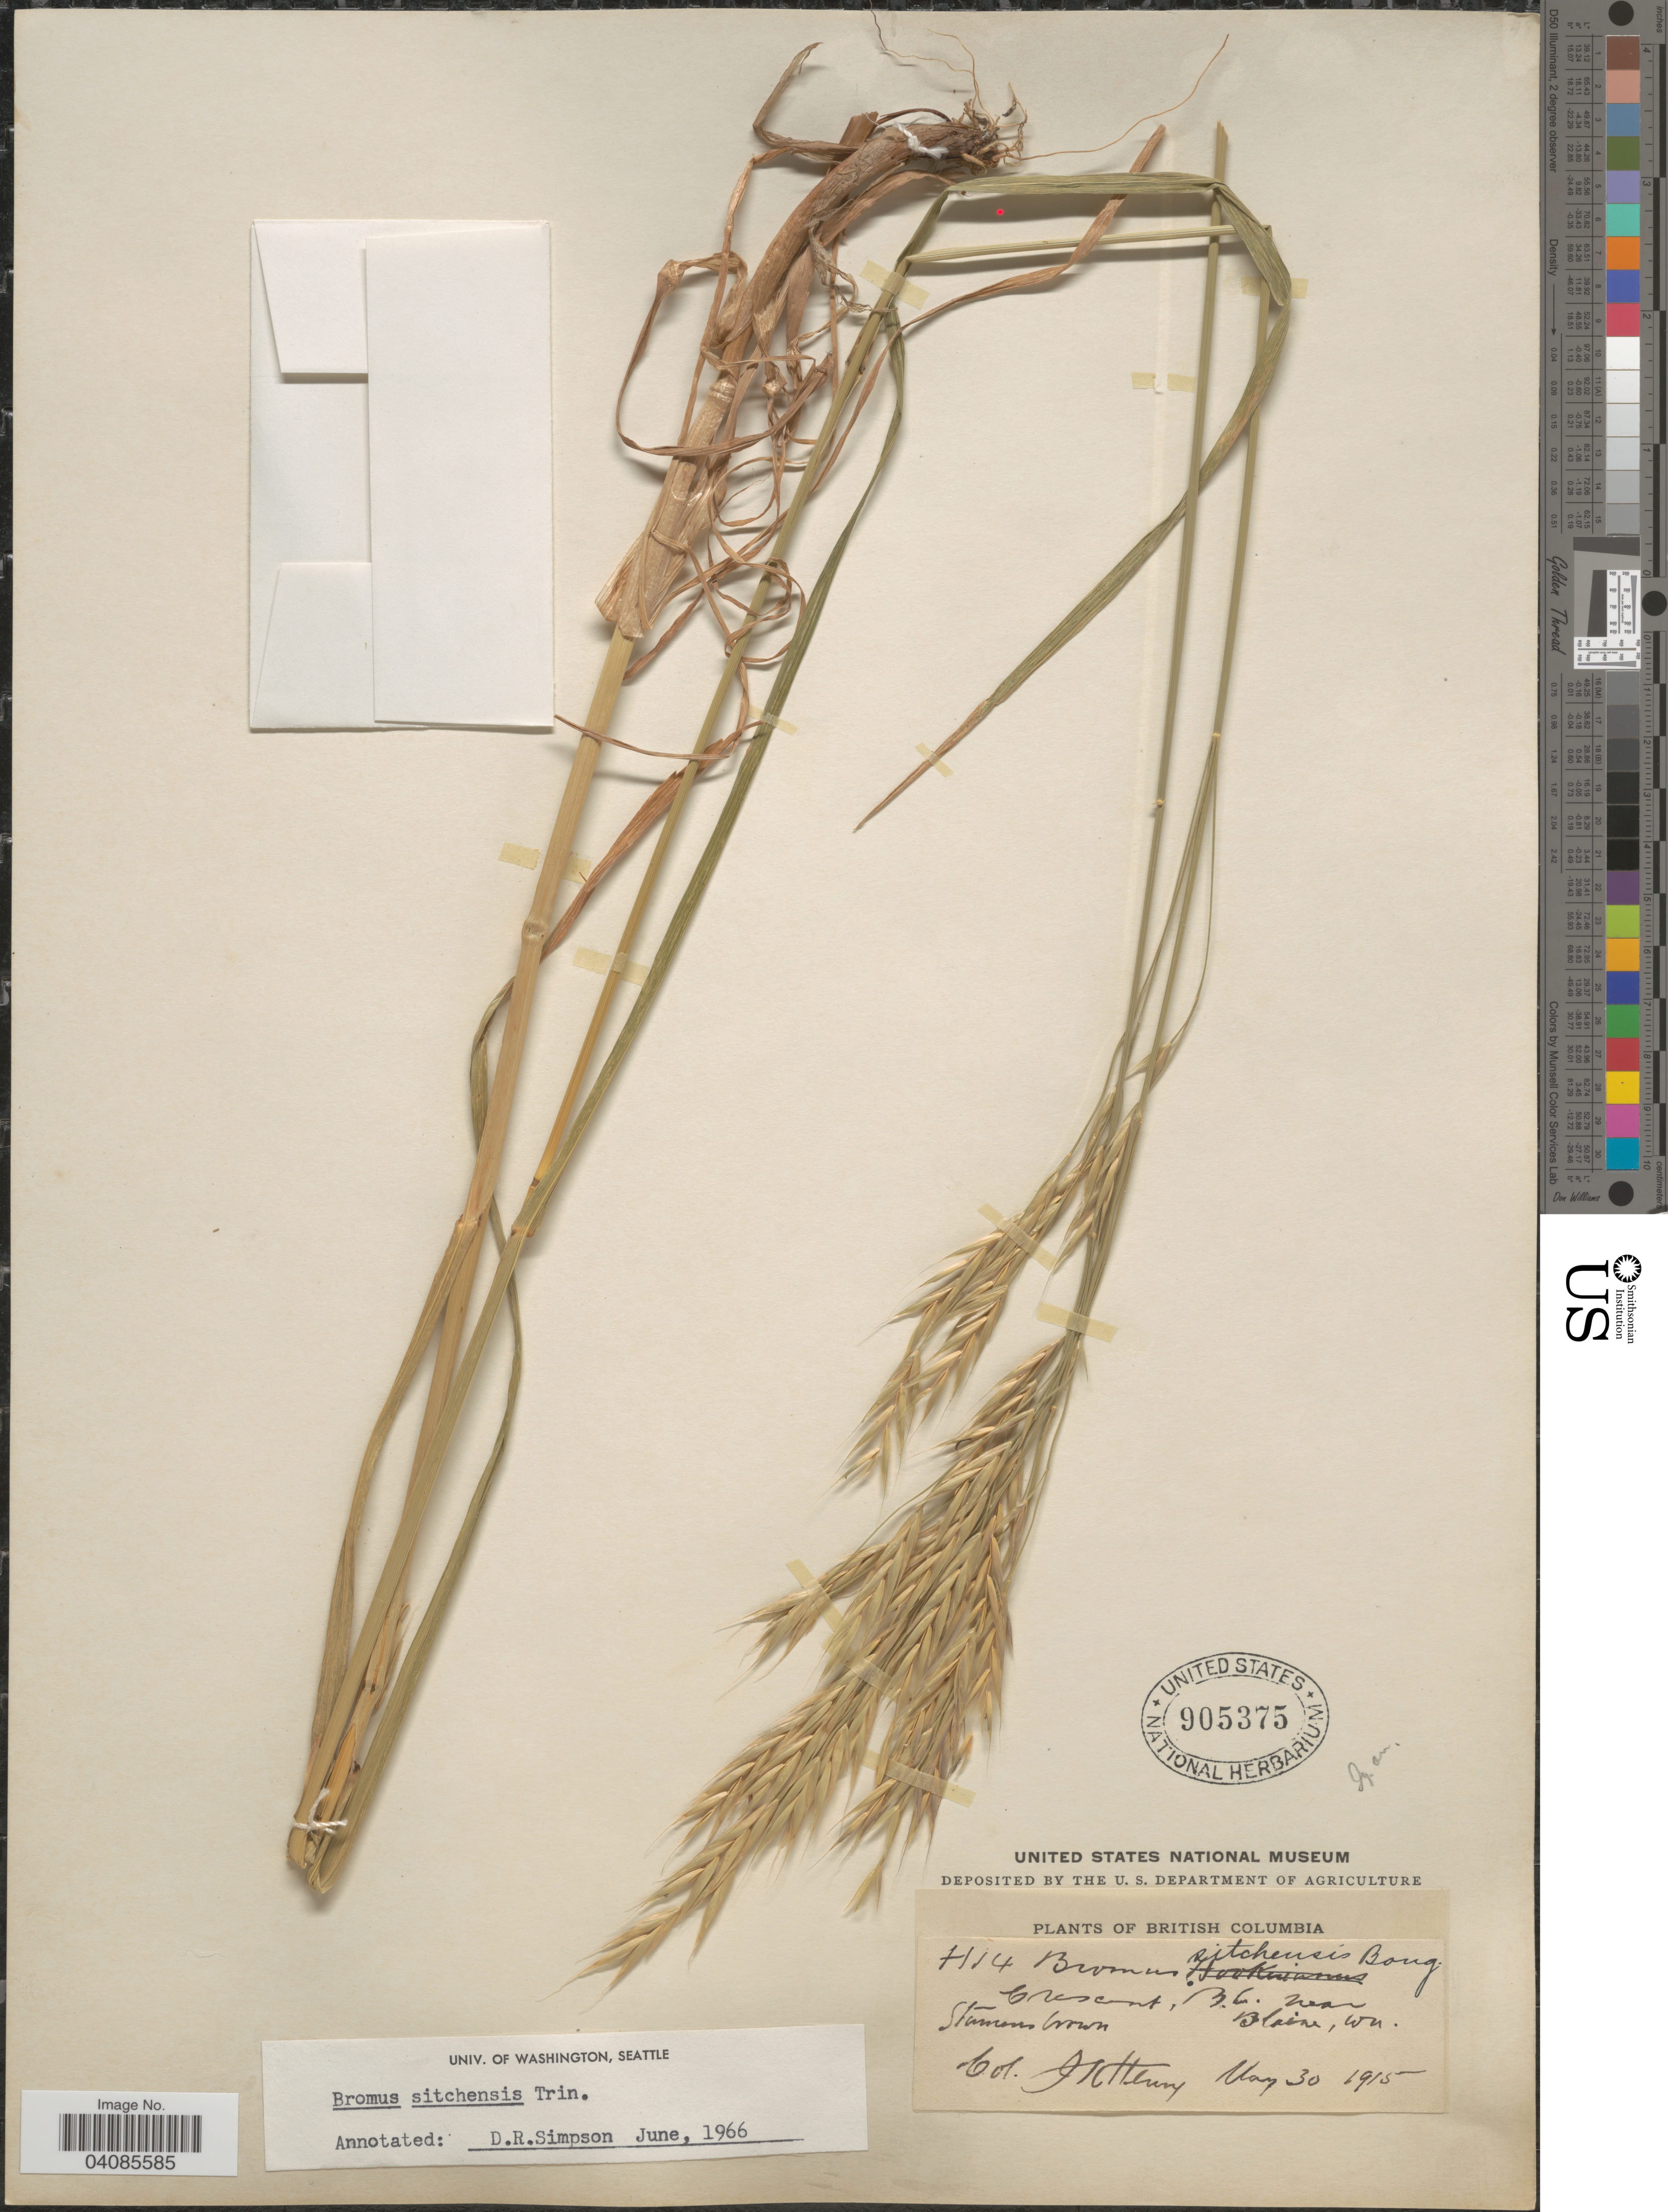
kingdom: Plantae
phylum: Tracheophyta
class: Liliopsida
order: Poales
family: Poaceae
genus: Bromus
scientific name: Bromus sitchensis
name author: Trin. in Bong.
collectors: J. K. Henry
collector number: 7114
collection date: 1915-05-30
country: Canada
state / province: British Columbia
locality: Crescent near Blaine, Wa.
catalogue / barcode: US 905375